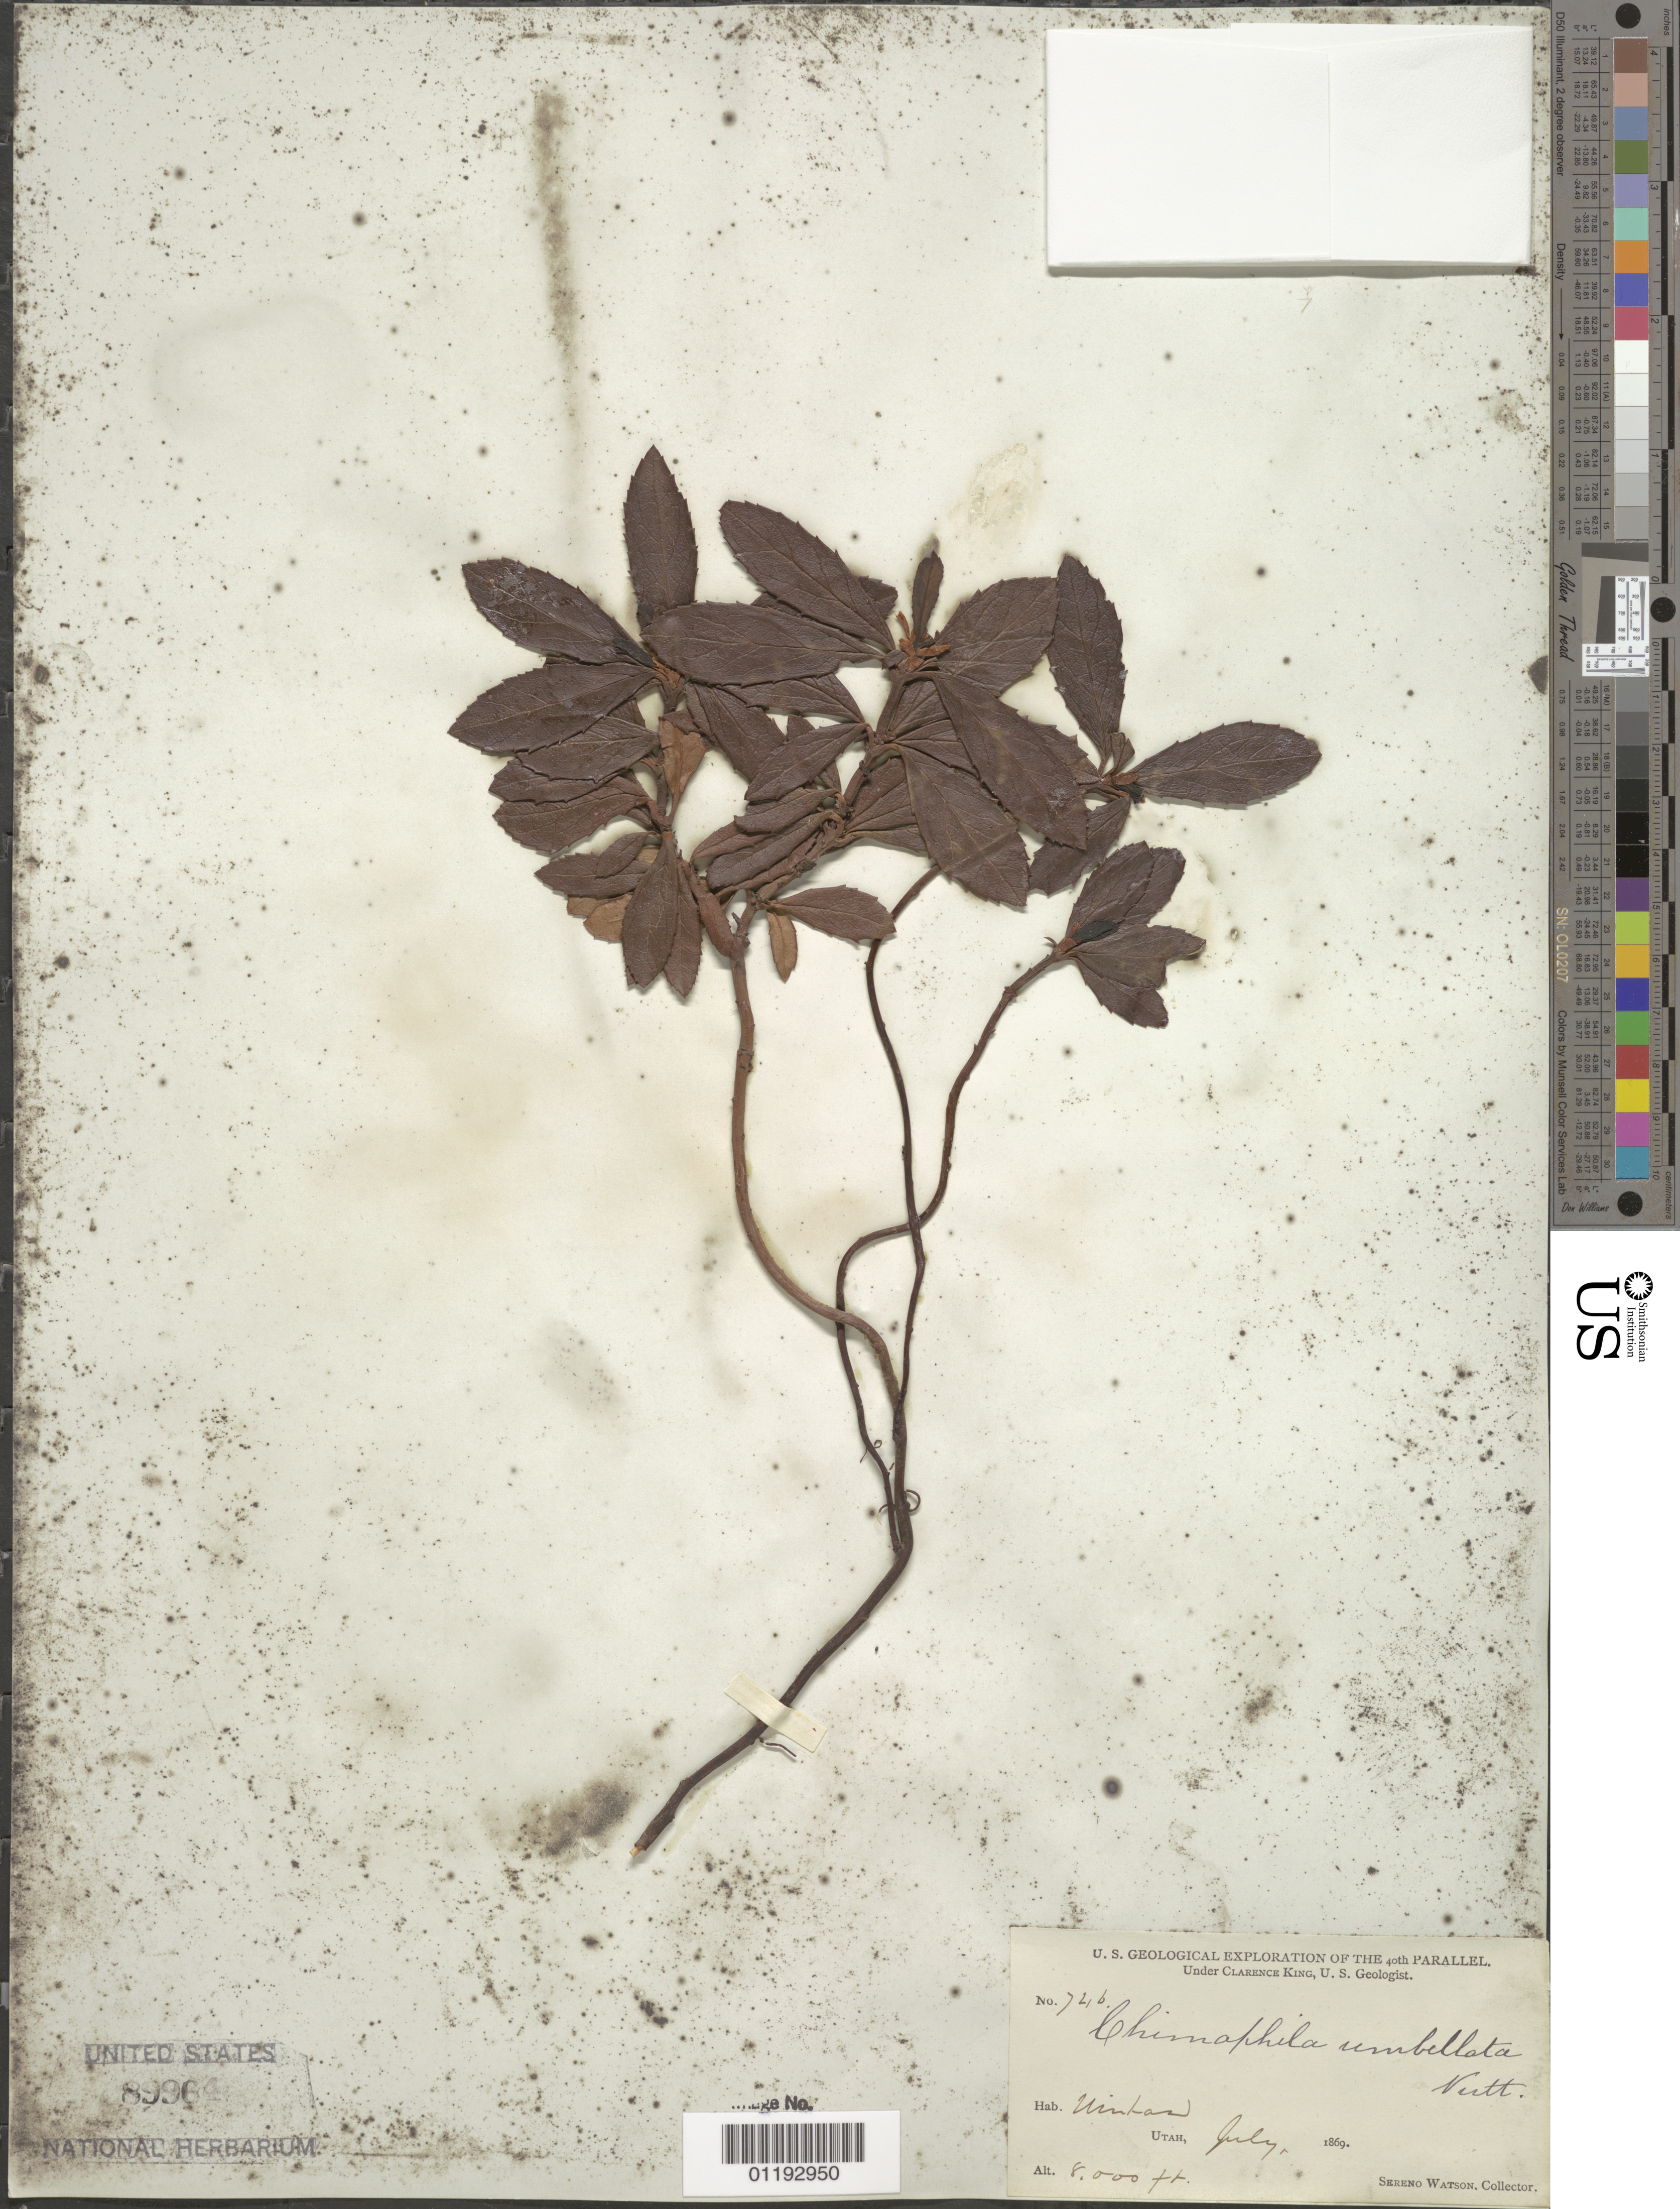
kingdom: Plantae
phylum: Tracheophyta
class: Magnoliopsida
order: Ericales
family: Ericaceae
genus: Chimaphila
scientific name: Chimaphila umbellata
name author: (L.) W.P.C. Barton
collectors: S. Watson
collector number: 746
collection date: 1869-07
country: United States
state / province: Utah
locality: Uintas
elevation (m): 2438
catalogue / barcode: US 89964